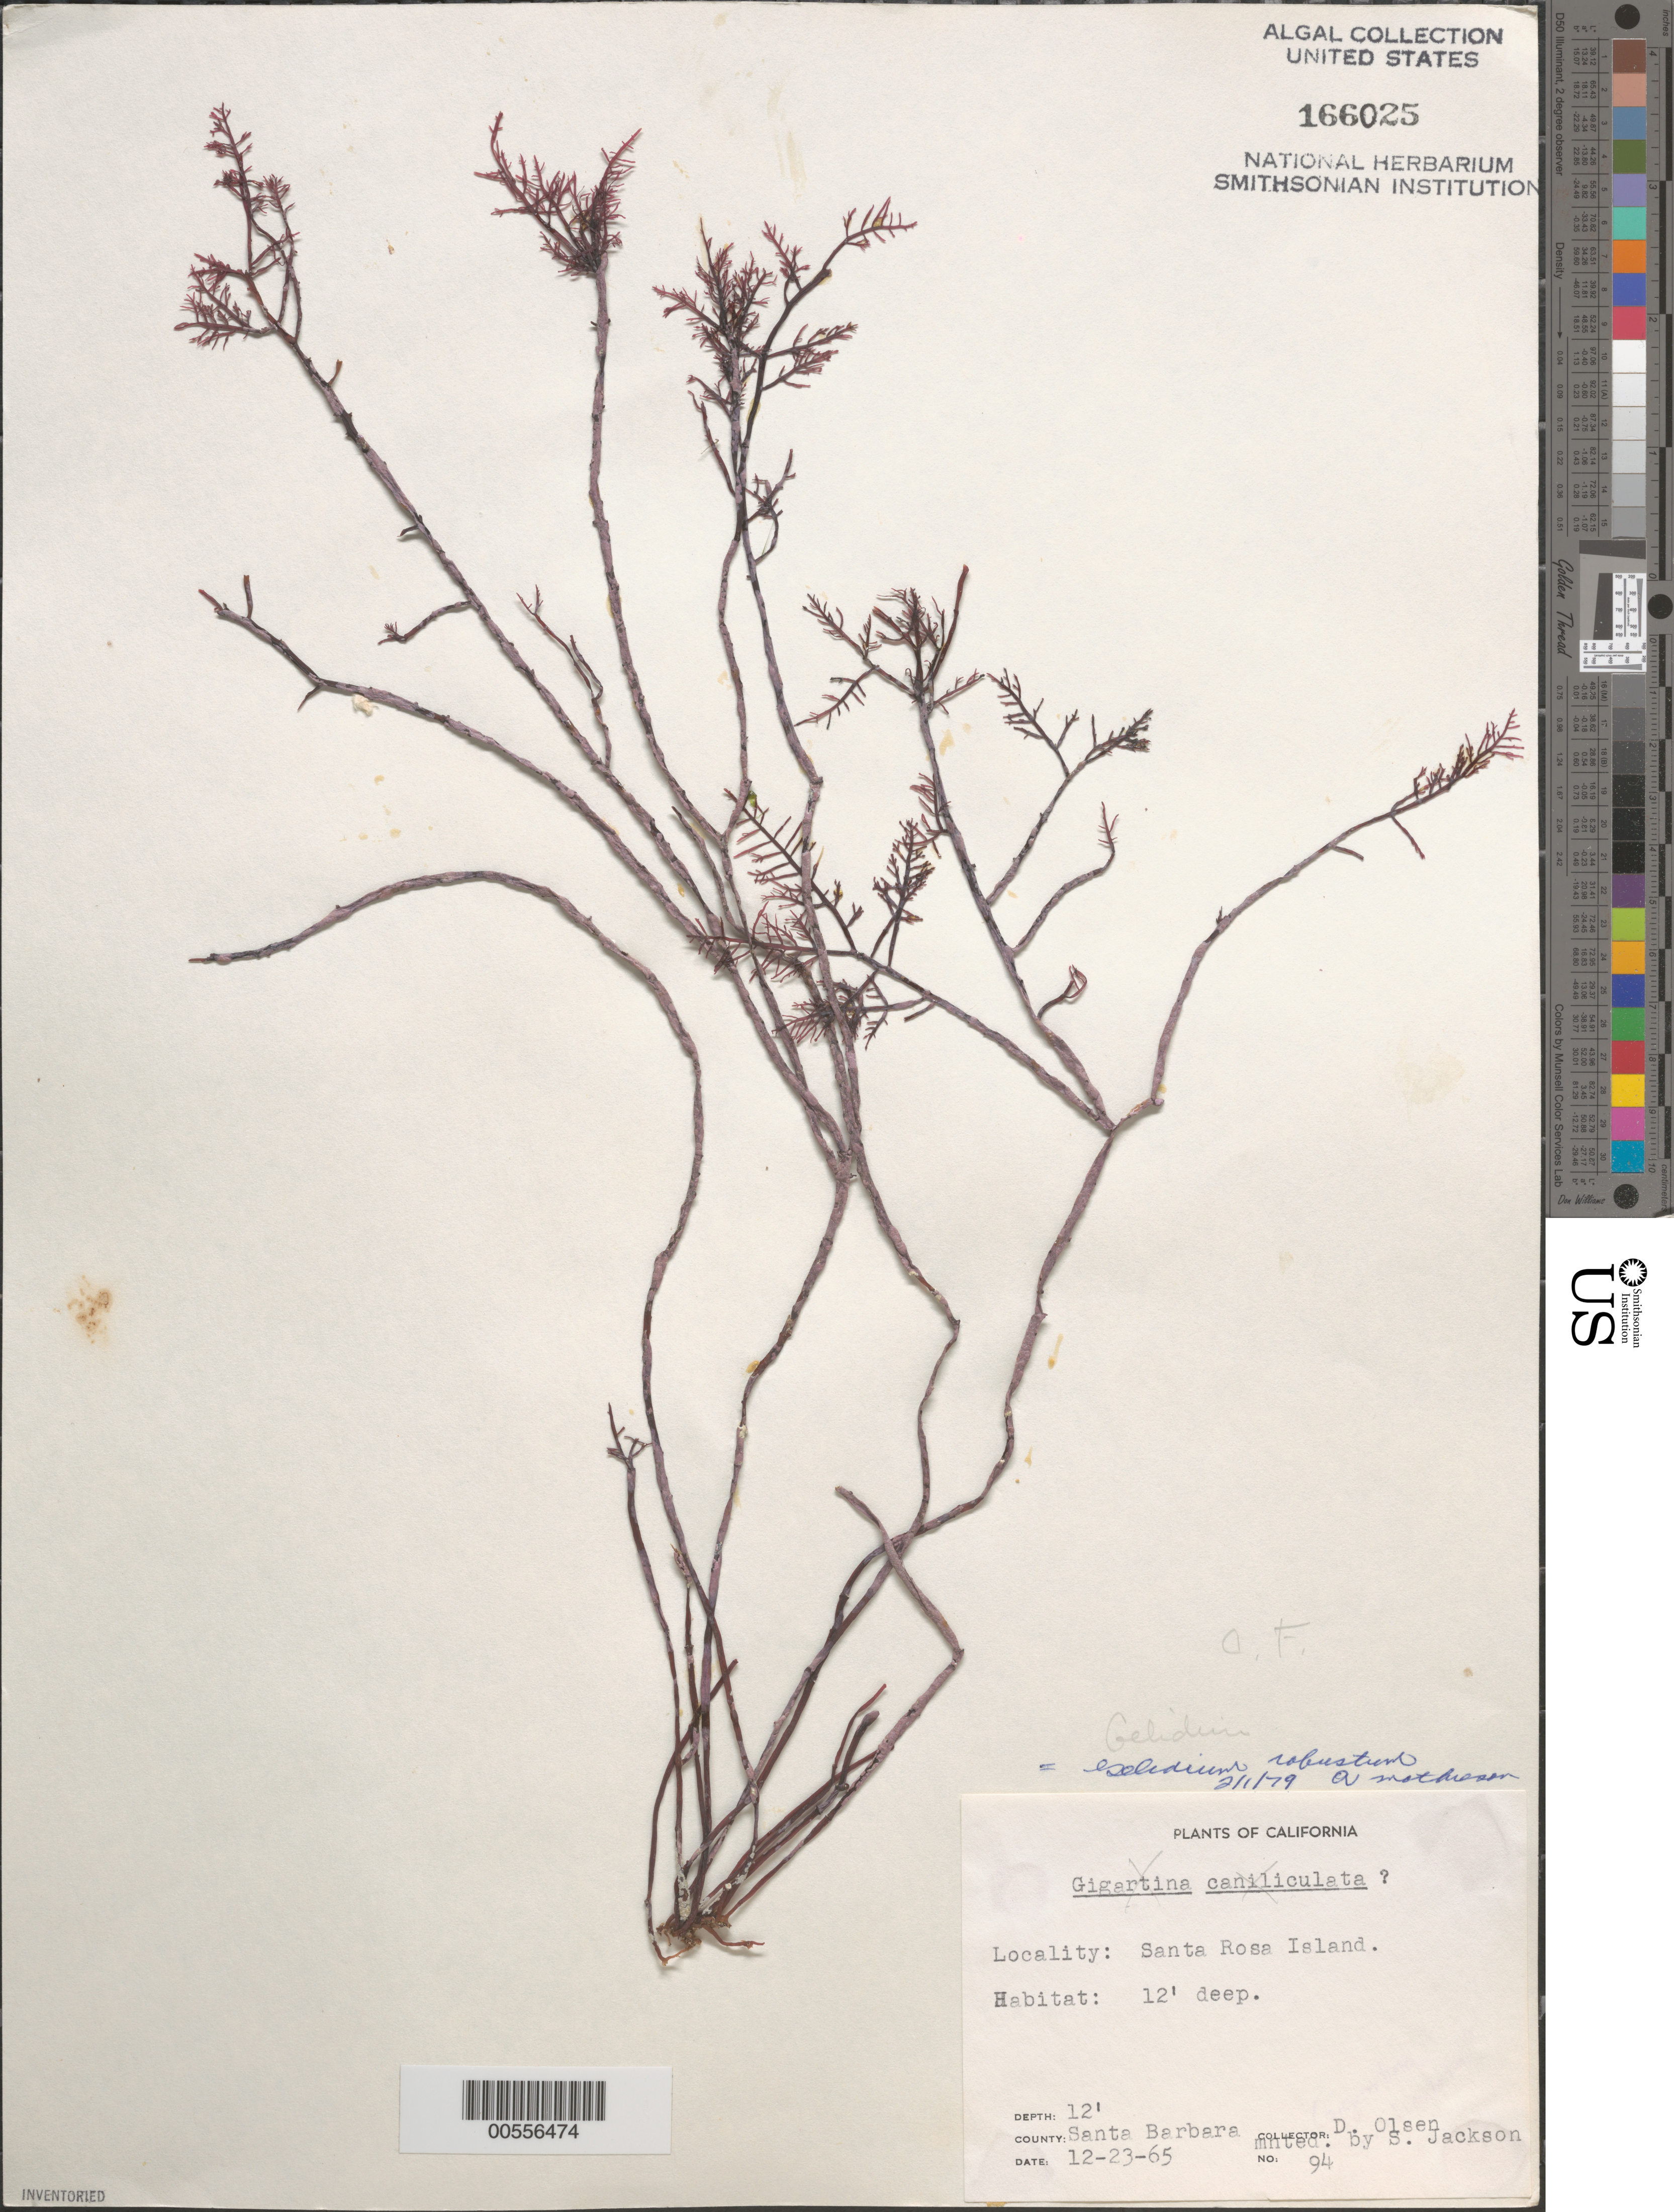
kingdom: Plantae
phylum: Rhodophyta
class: Florideophyceae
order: Gelidiales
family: Gelidiaceae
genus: Gelidium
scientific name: Gelidium robustum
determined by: Mathieson, A. C.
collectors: D. Olsen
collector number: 94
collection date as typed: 23 Dec 1965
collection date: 1965-12-23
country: United States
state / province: California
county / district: Santa Barbara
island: Santa Rosa Island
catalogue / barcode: US 166025